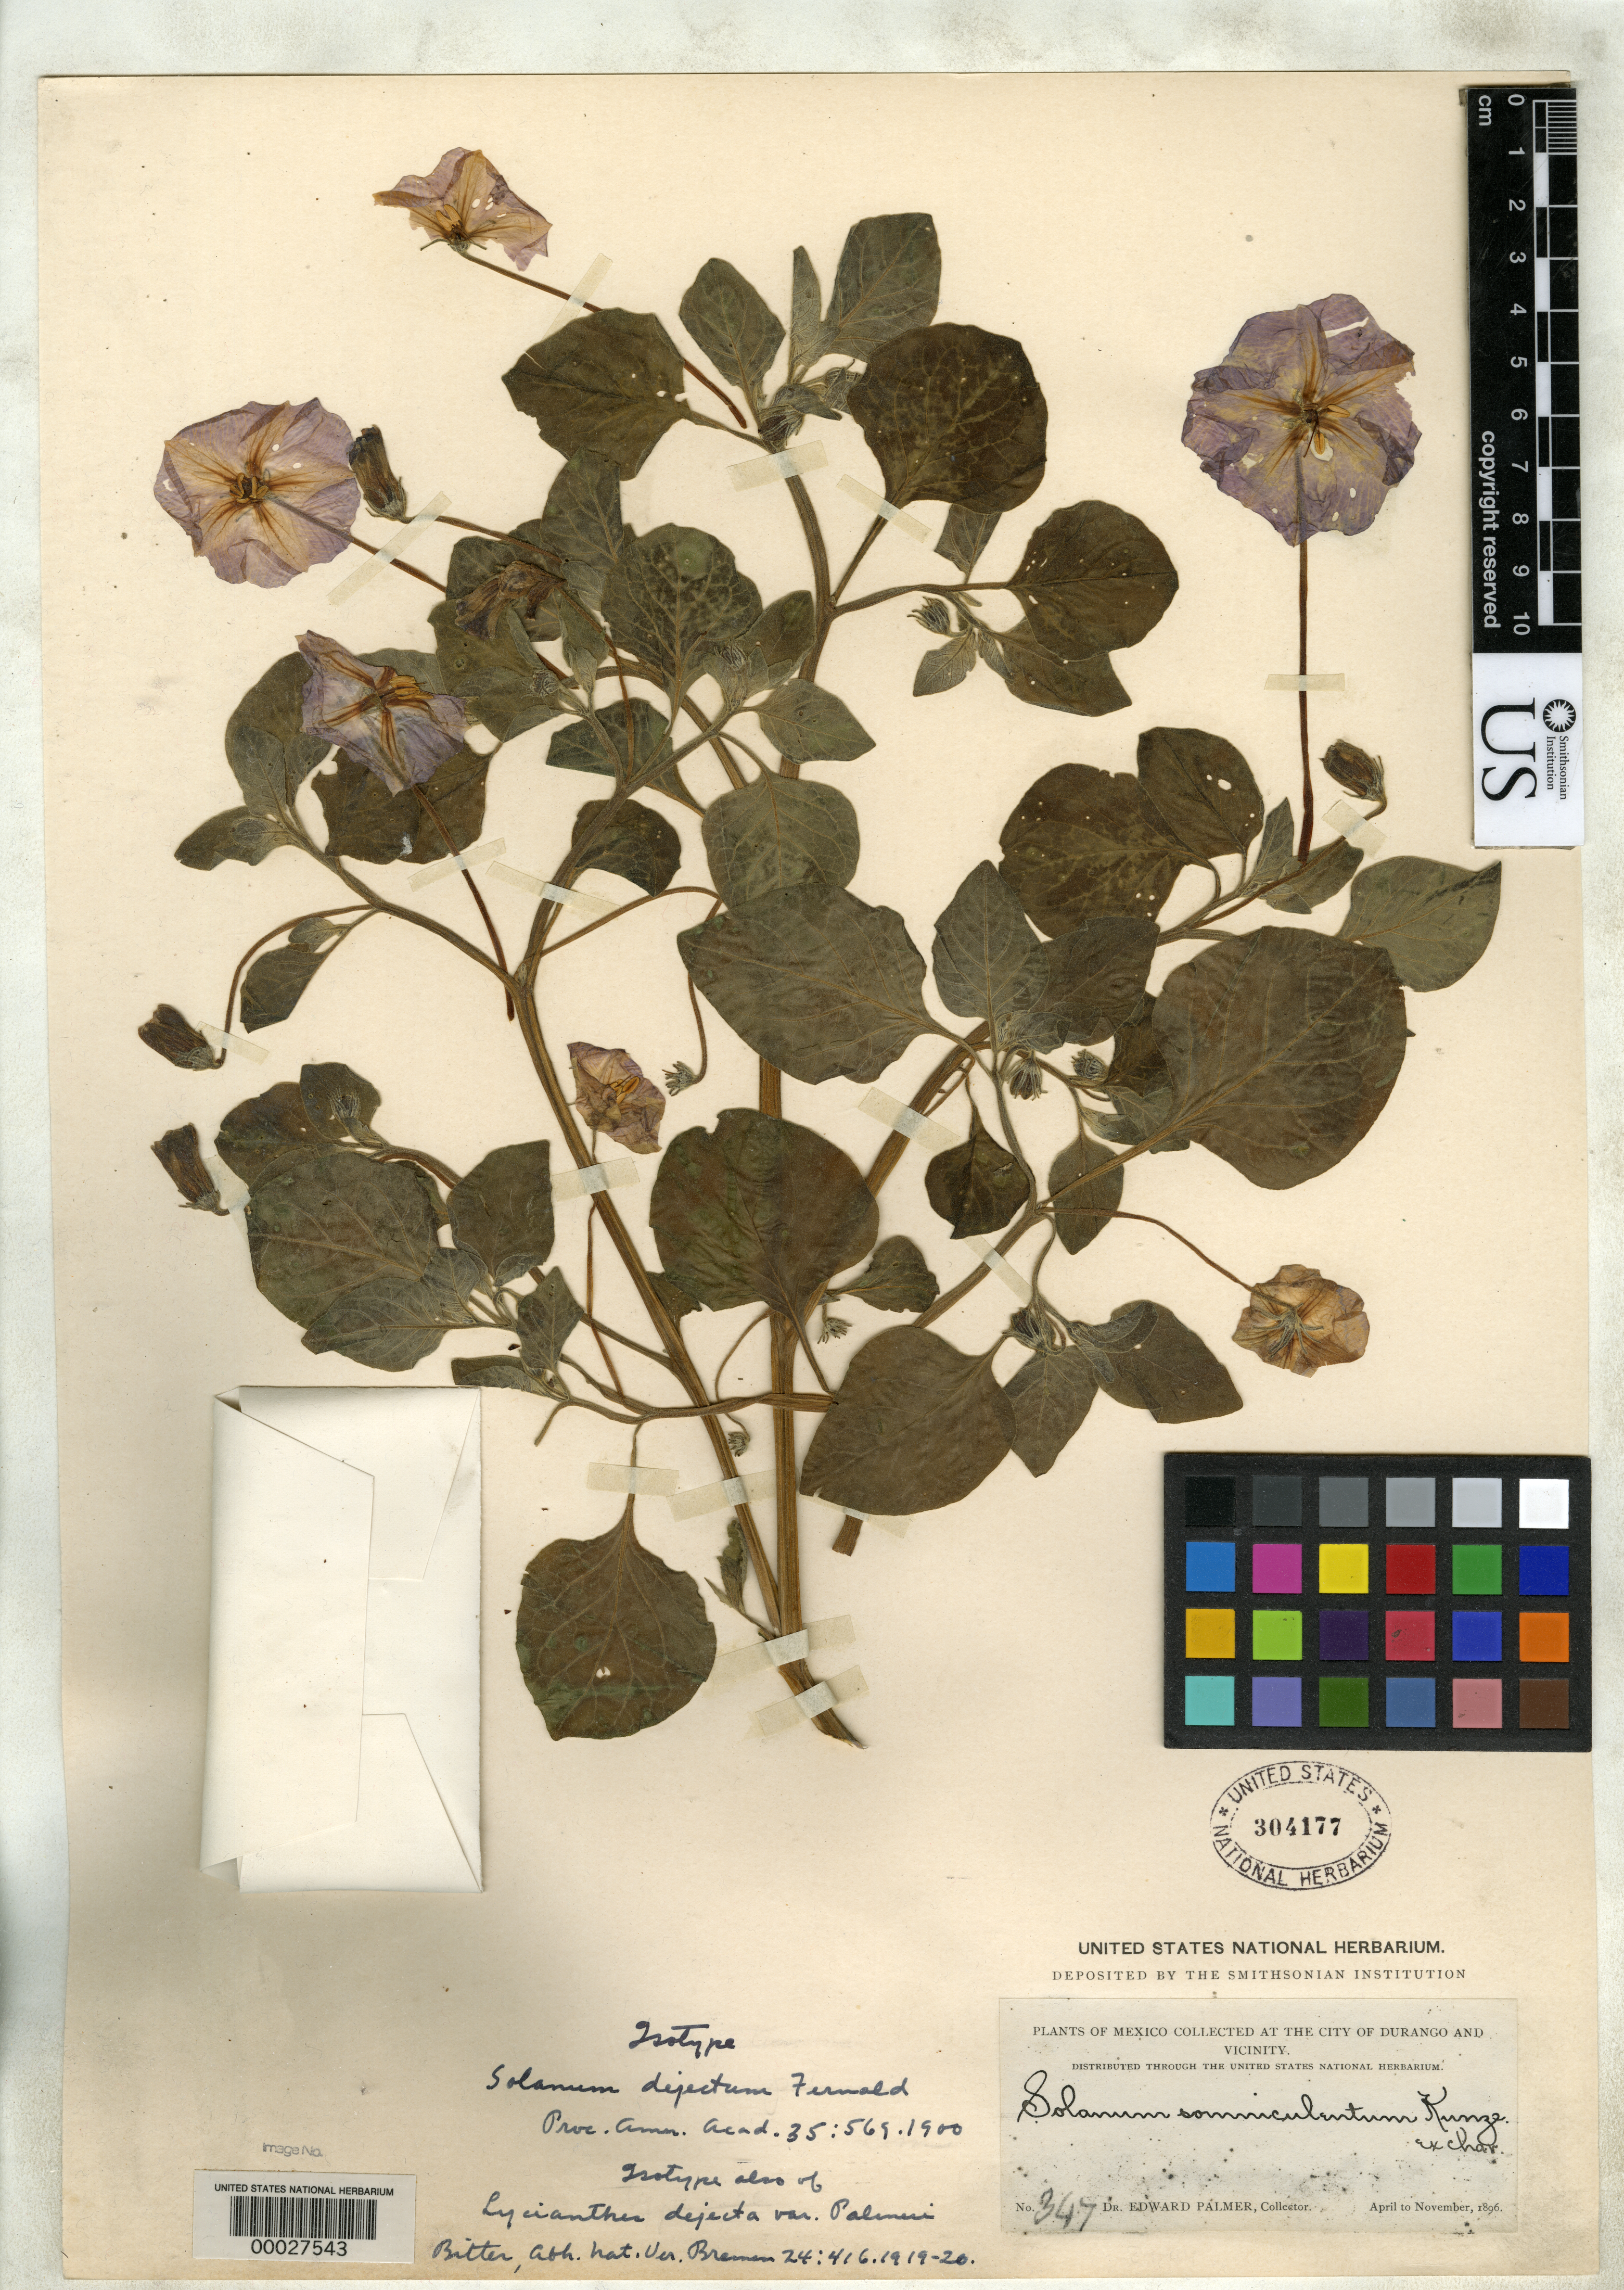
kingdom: Plantae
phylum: Tracheophyta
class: Magnoliopsida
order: Solanales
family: Solanaceae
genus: Solanum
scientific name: Solanum dejectum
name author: Fernald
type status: Isotype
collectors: E. Palmer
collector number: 347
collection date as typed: Apr 1896 to -- Nov 1896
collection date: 1896-04/1896-11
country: Mexico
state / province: Durango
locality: City of Durango & vicinity.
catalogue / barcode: US 304177